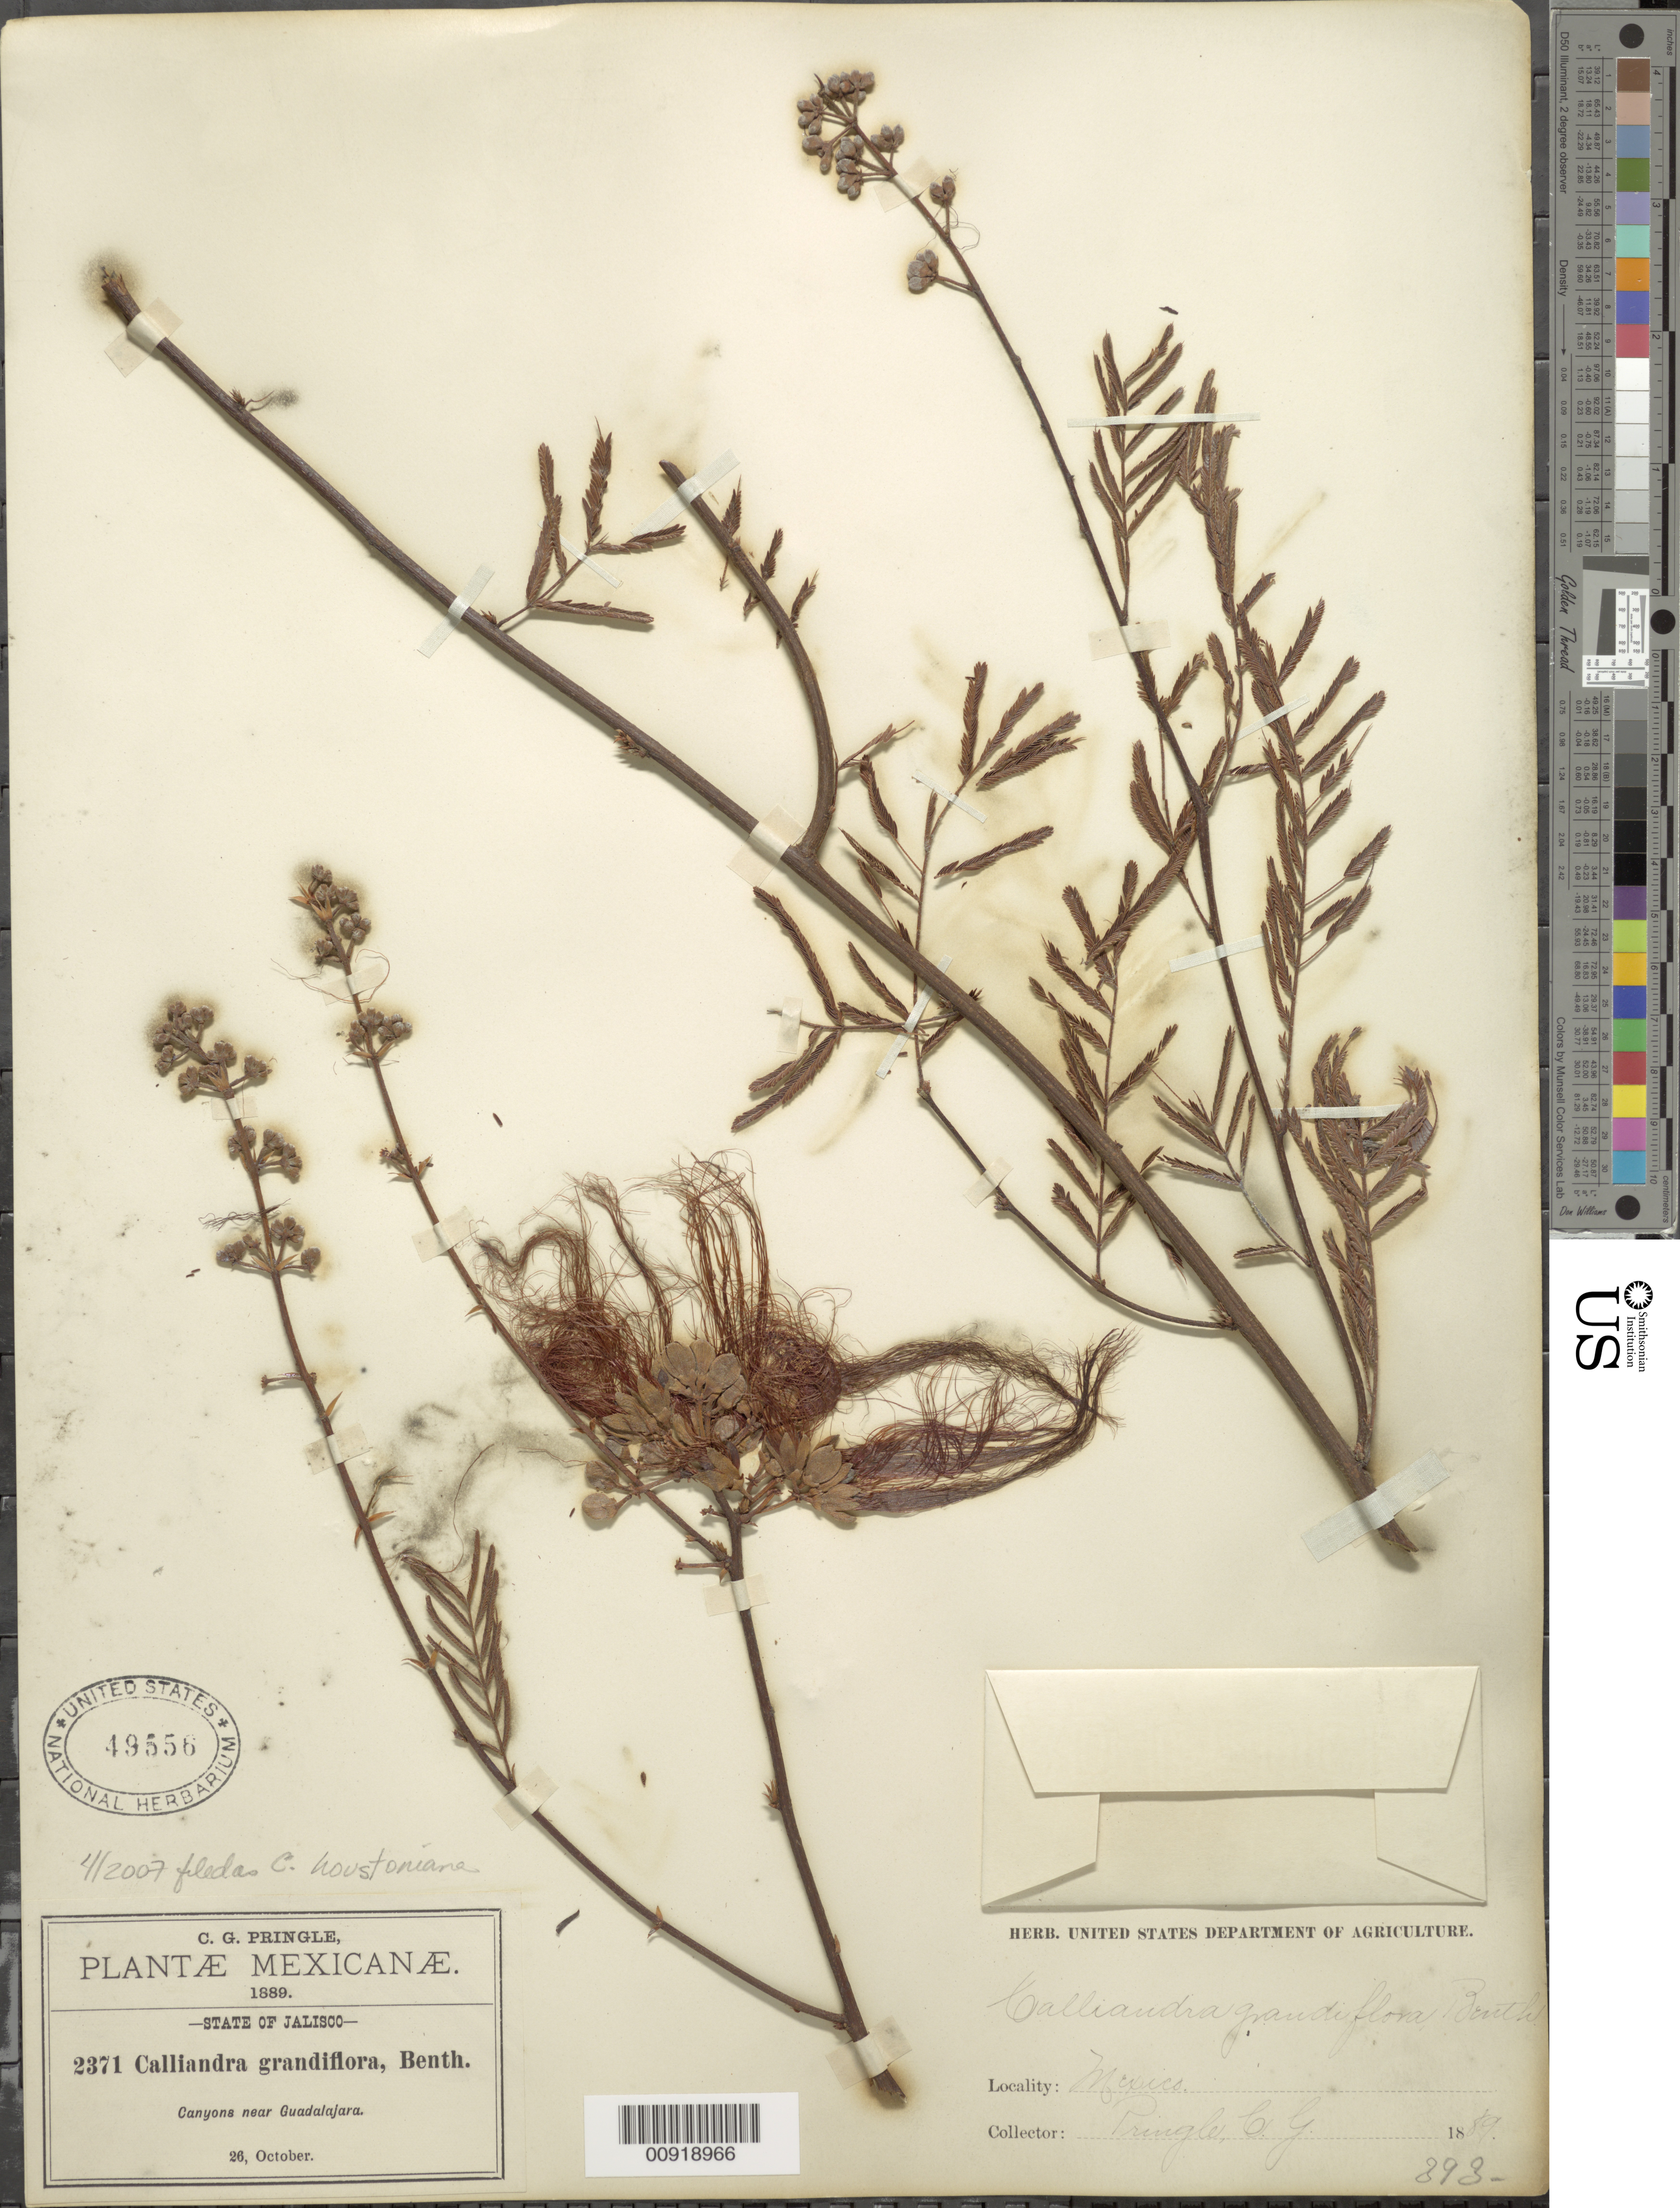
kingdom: Plantae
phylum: Tracheophyta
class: Magnoliopsida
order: Fabales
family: Fabaceae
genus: Calliandra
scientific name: Calliandra houstoniana var. anomala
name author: (Kunth) Barneby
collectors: C. G. Pringle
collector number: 2371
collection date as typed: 26 Oct 1889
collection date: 1889-10-26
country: Mexico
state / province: Jalisco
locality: Canyons near Guadalajara.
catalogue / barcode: US 49556